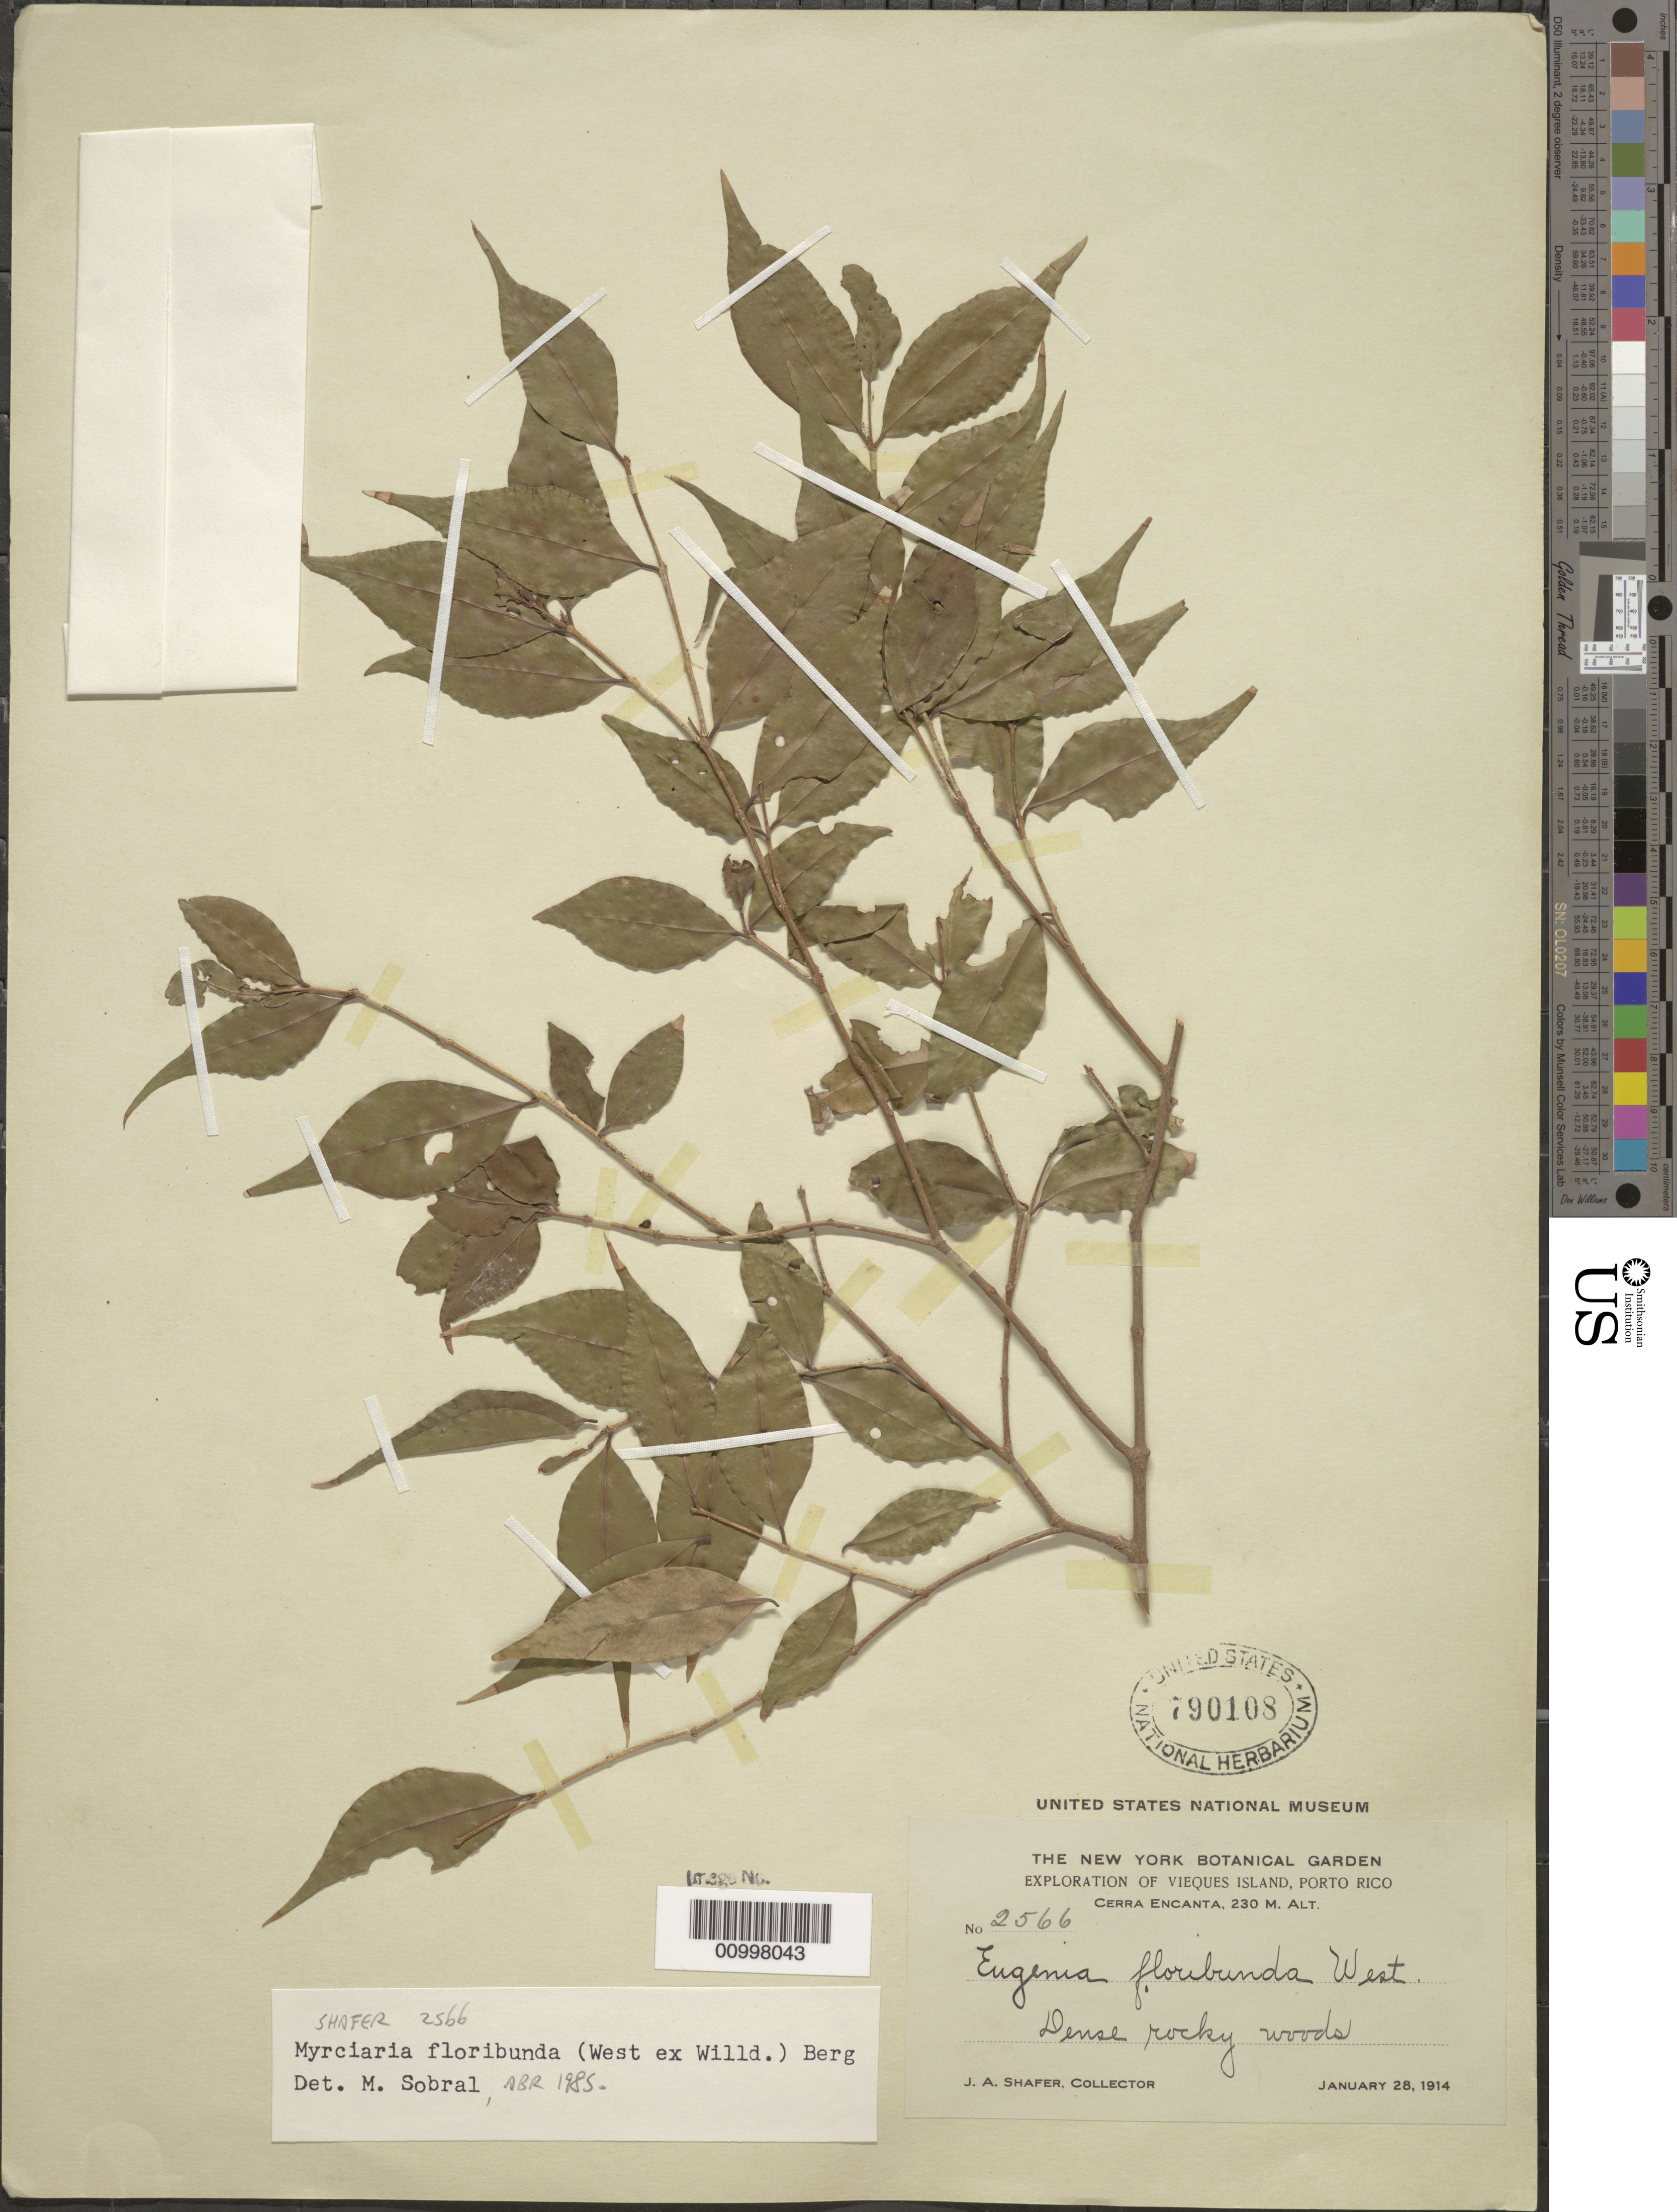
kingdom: Plantae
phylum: Tracheophyta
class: Magnoliopsida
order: Myrtales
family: Myrtaceae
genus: Myrciaria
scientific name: Myrciaria floribunda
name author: (H. West ex Willd.) O. Berg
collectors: J. A. Shafer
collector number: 2566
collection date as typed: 28 Jan 1914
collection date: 1914-01-28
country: Puerto Rico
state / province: Vieques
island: Vieques I.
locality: Cerra Encanta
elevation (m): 230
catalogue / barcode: US 790108